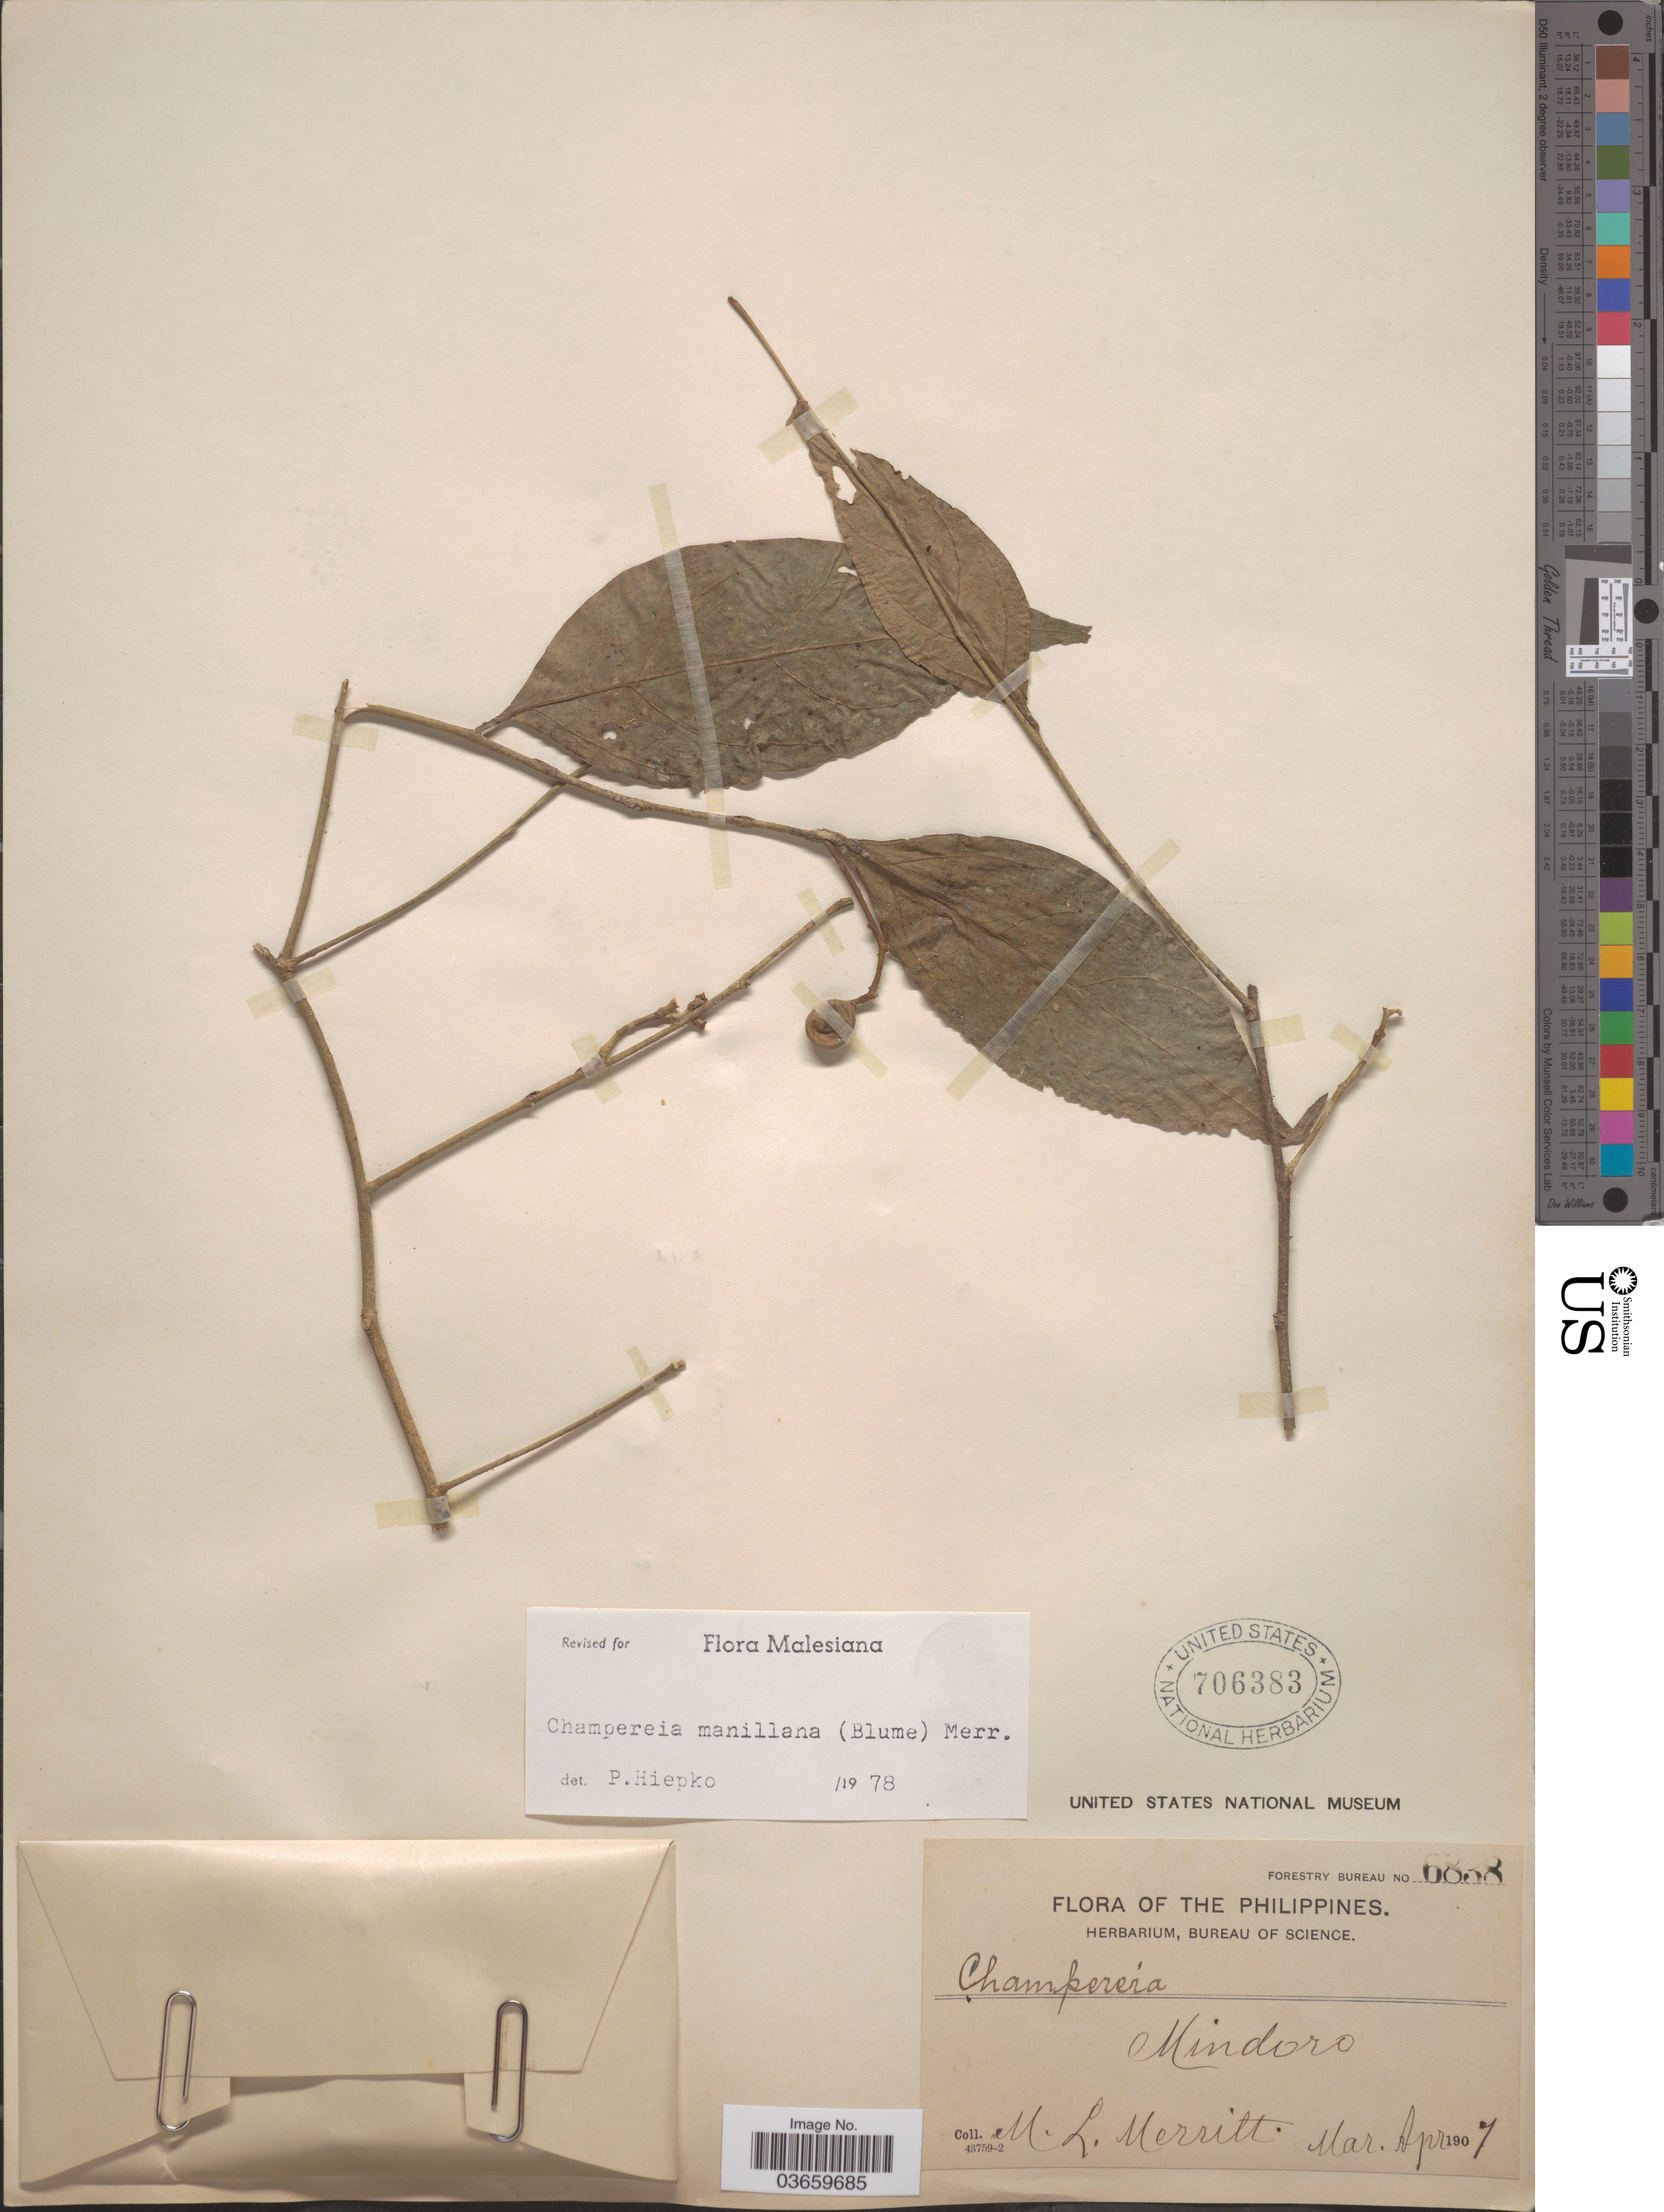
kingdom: Plantae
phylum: Tracheophyta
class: Magnoliopsida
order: Santalales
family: Opiliaceae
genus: Champereia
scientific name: Champereia manillana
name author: (Blume) Merr.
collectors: M. L. Merritt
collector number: Forestry Bureau 6838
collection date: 1907-03/1907-04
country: Philippines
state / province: Mimaropa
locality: Mindoro.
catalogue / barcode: US 706383